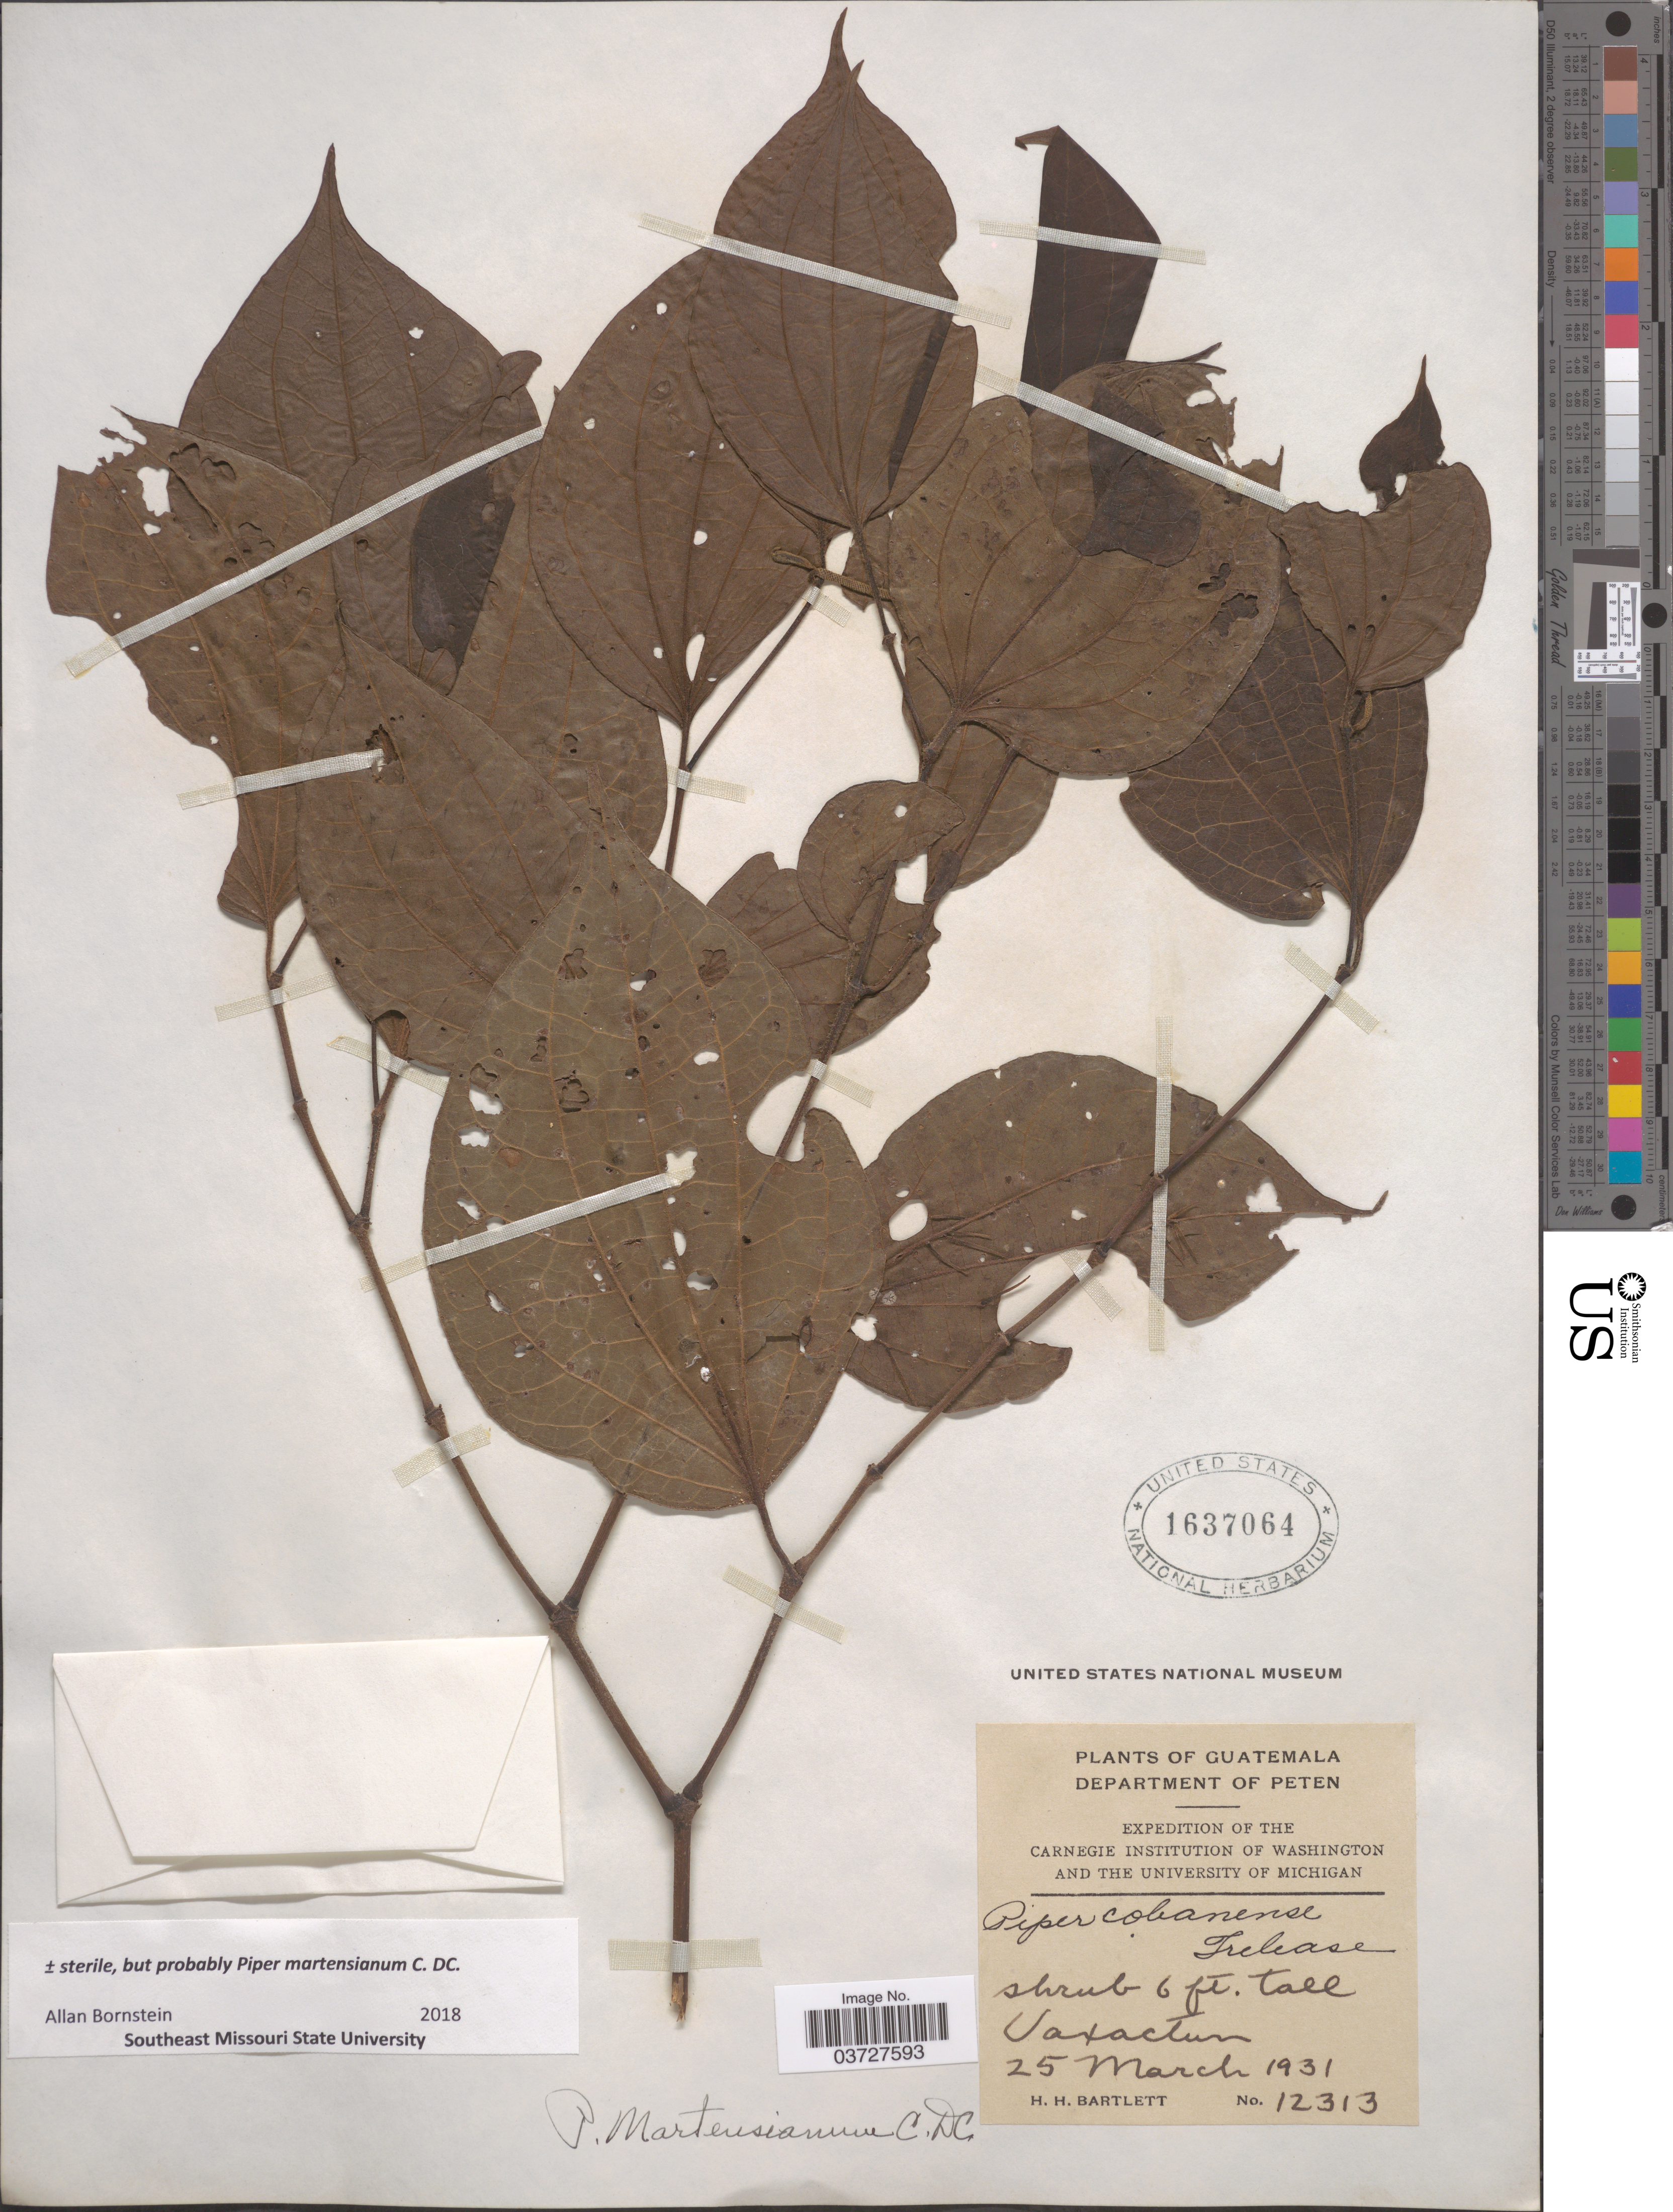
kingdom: Plantae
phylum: Tracheophyta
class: Magnoliopsida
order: Piperales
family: Piperaceae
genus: Piper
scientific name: Piper martensianum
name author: C. DC.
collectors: H. H. Bartlett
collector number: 12313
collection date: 1931-03-25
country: Guatemala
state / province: El Peten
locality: Department of Peten. Uaxactun.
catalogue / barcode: US 1637064